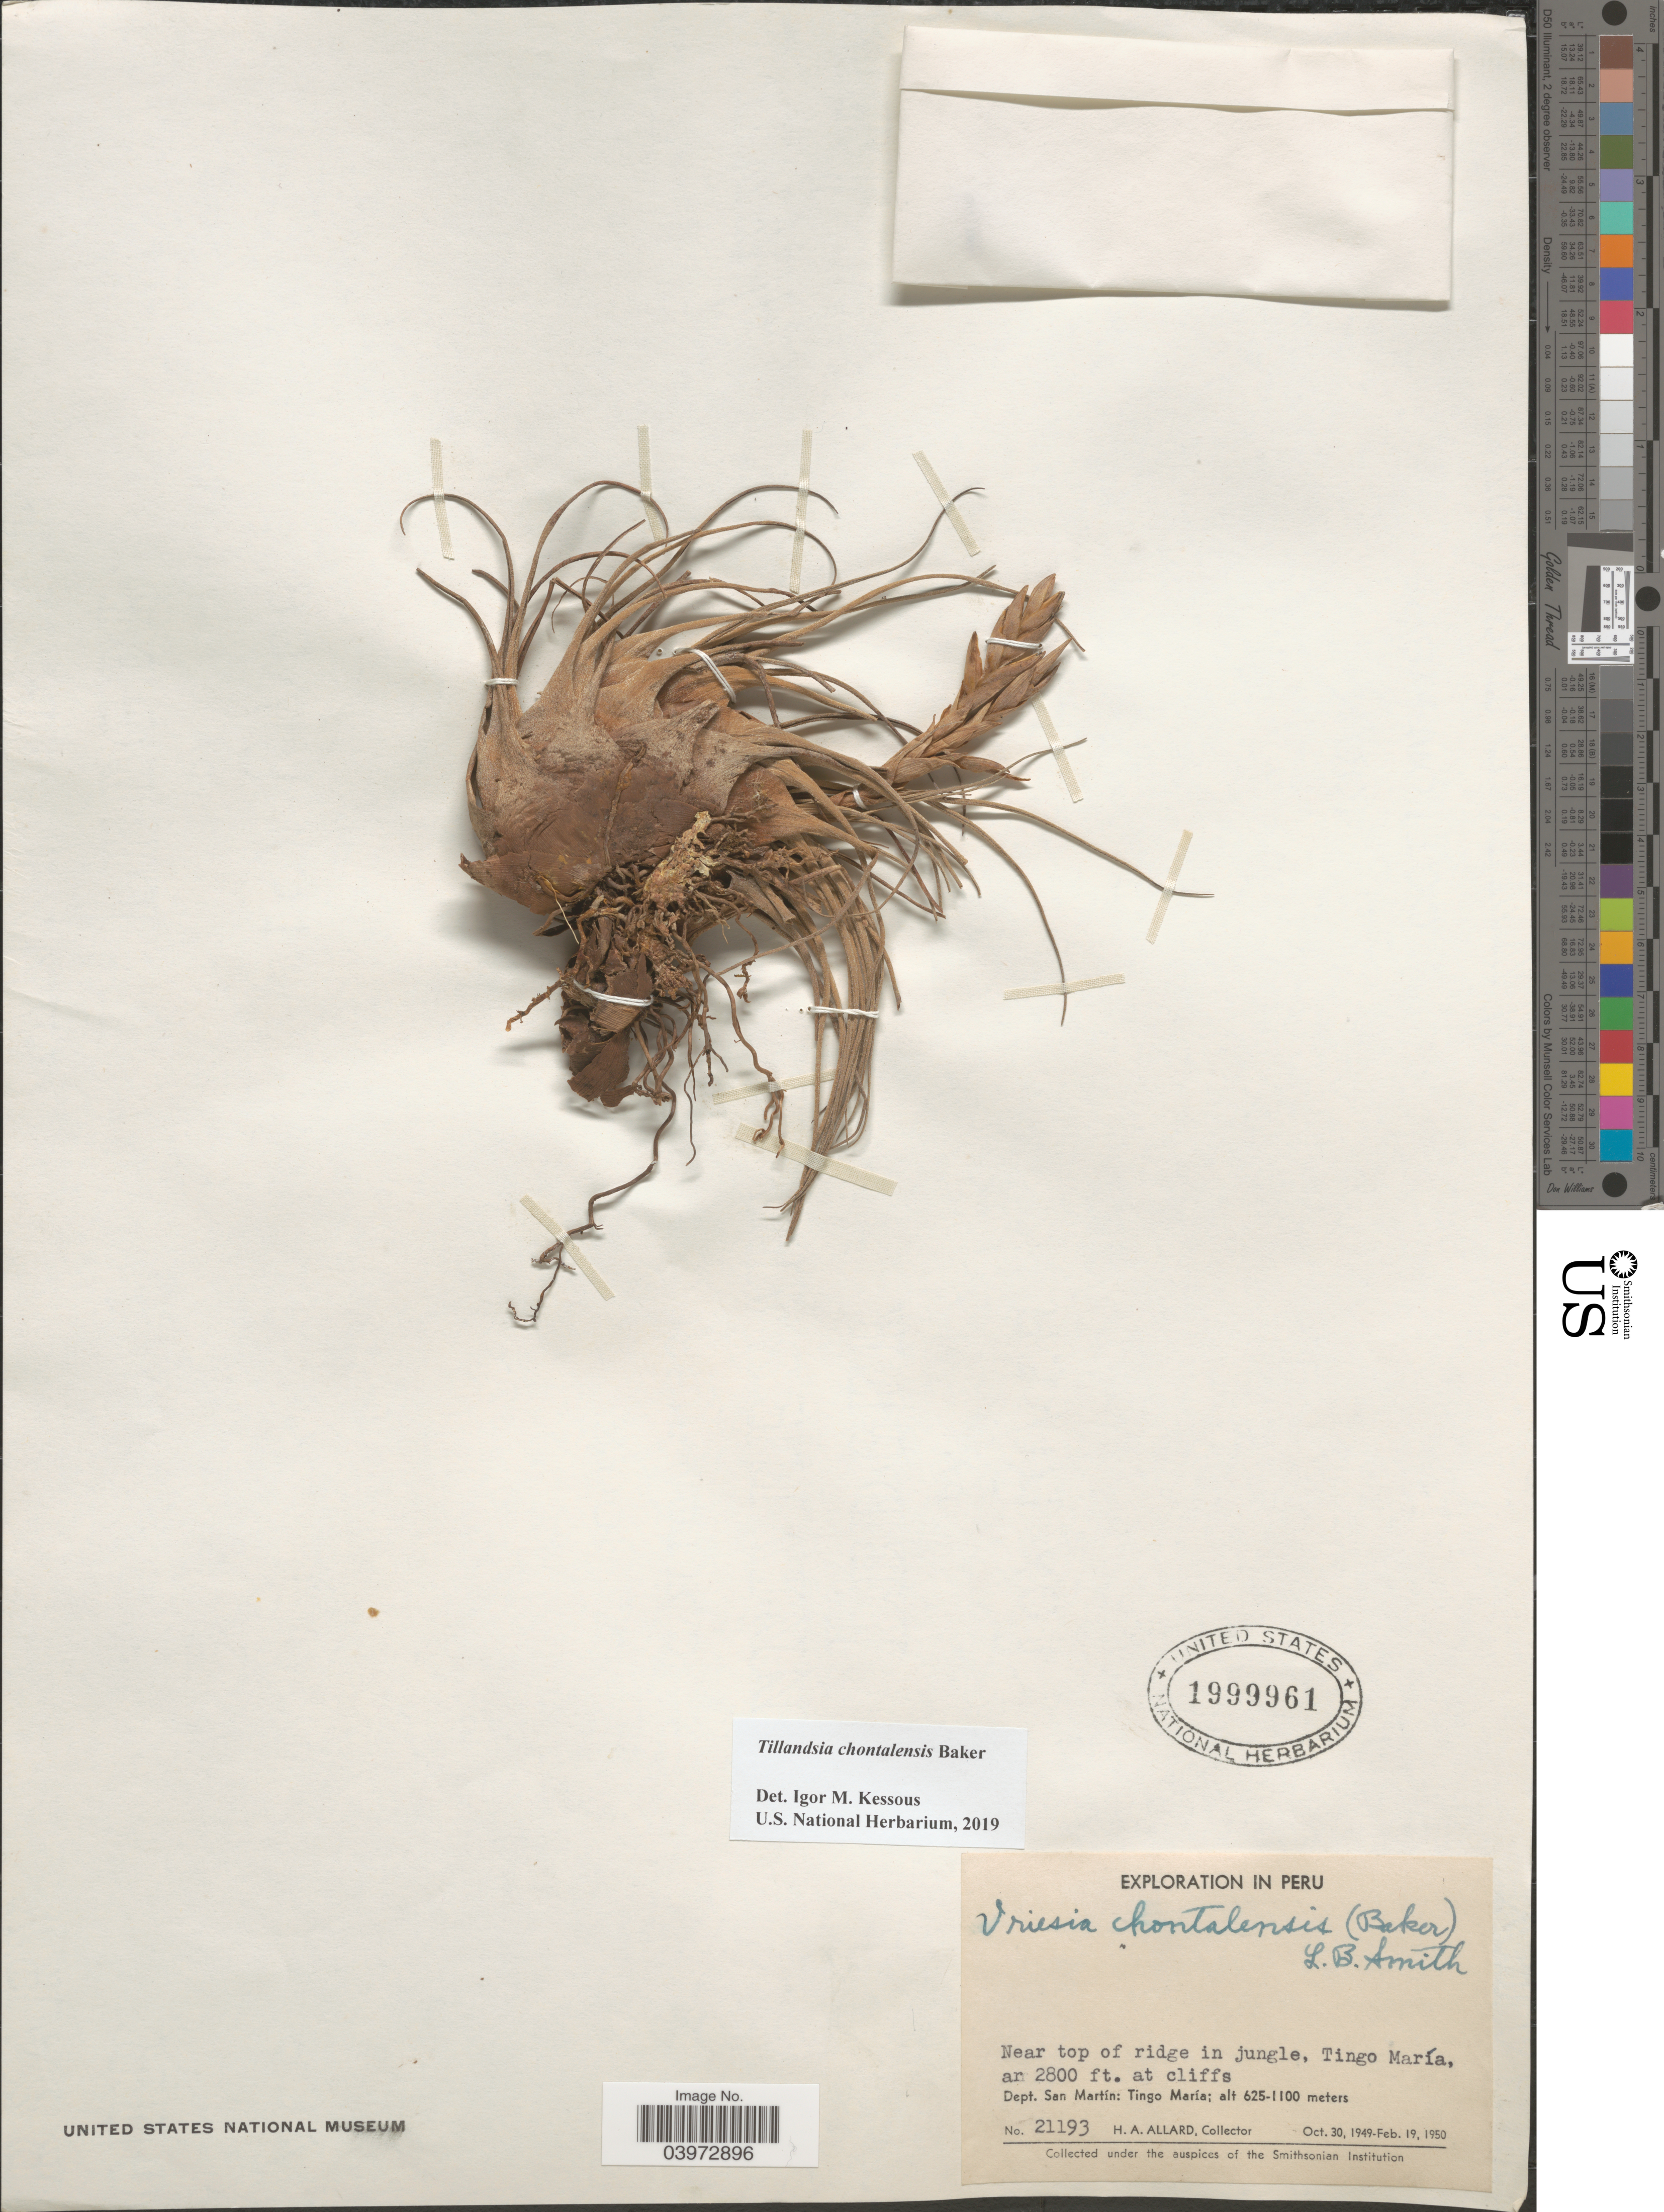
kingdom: Plantae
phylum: Tracheophyta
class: Liliopsida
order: Poales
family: Bromeliaceae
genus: Tillandsia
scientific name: Tillandsia chontalensis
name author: Baker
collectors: H. A. Allard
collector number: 21193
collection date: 1949-10-30/1950-02-19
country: Peru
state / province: San Martín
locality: Exploration in Peru. Near top of ridge in jungle, Tingo María. Dept. San Martín: Tingo María.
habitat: near top of ridge in jungle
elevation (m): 625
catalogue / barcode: US 1999961